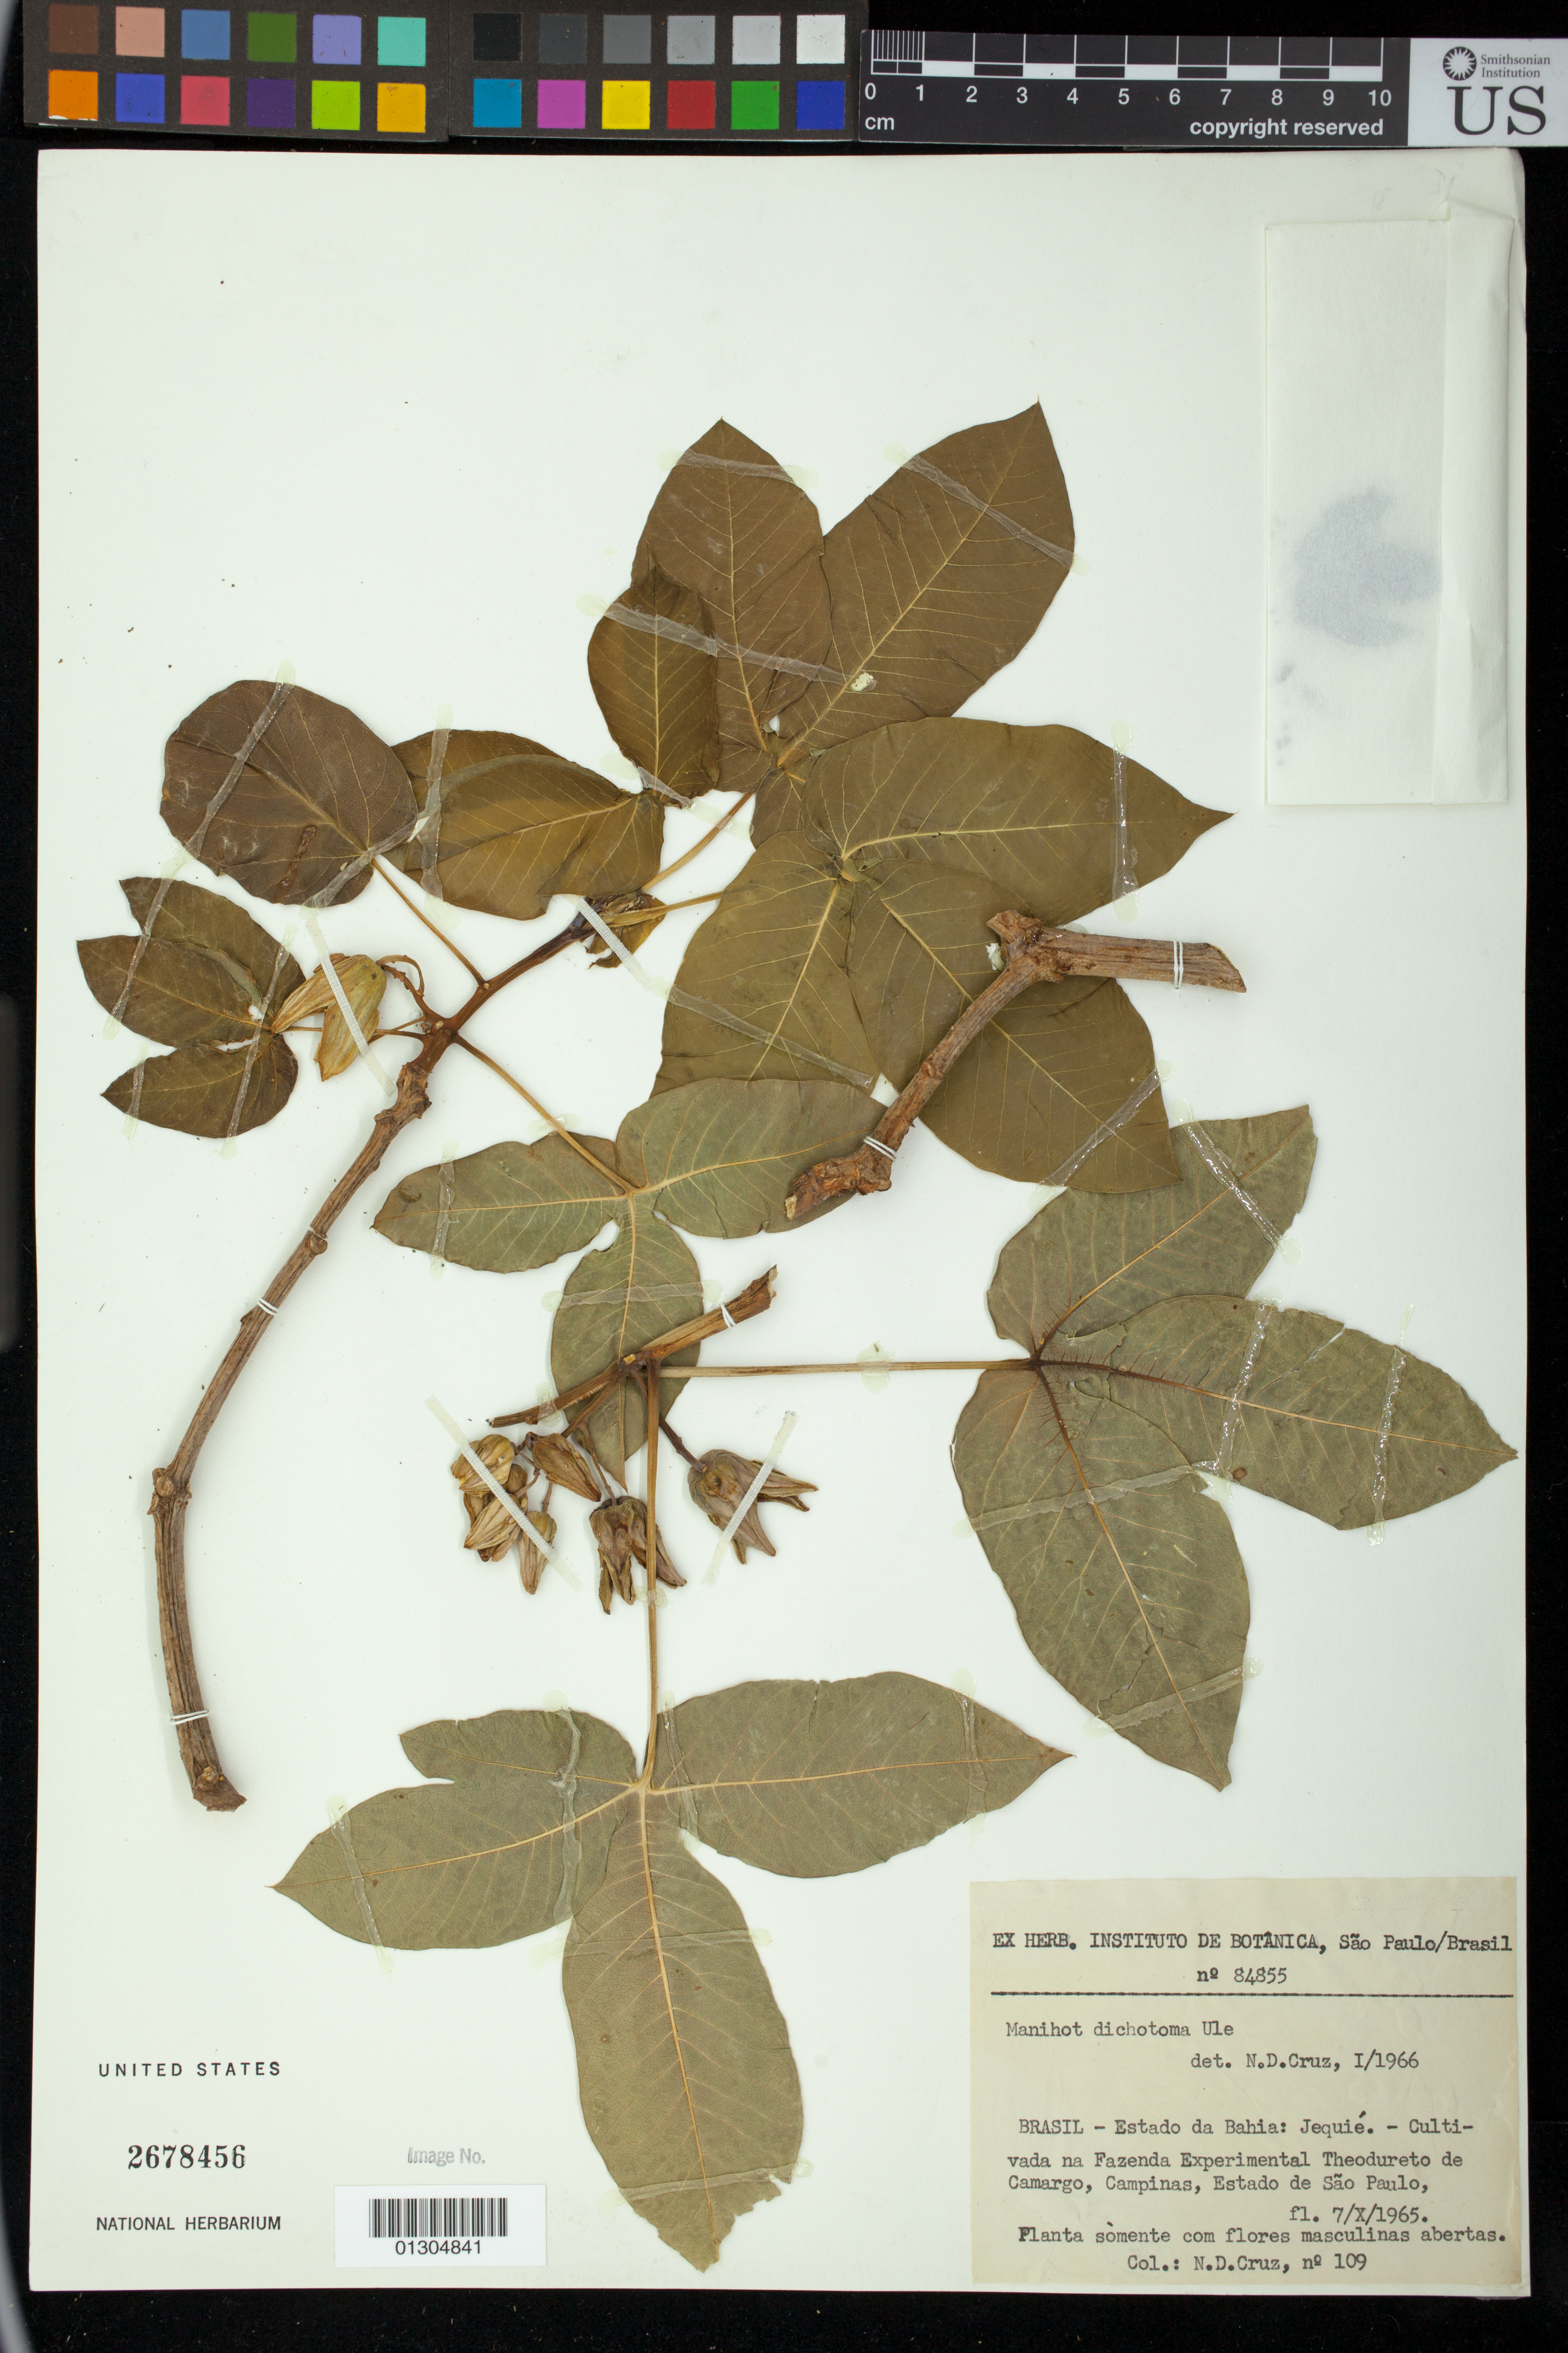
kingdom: Plantae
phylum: Tracheophyta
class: Magnoliopsida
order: Malpighiales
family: Euphorbiaceae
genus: Manihot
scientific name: Manihot dichotoma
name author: Ule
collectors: N. D. Cruz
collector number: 109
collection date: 1965-10-07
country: Brazil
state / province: Bahia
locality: Jequie. - Cultivada na Fazenda Experimental Theodureto de Camargo, Campinas, Estado de Sao Paulo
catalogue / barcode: US 2678456